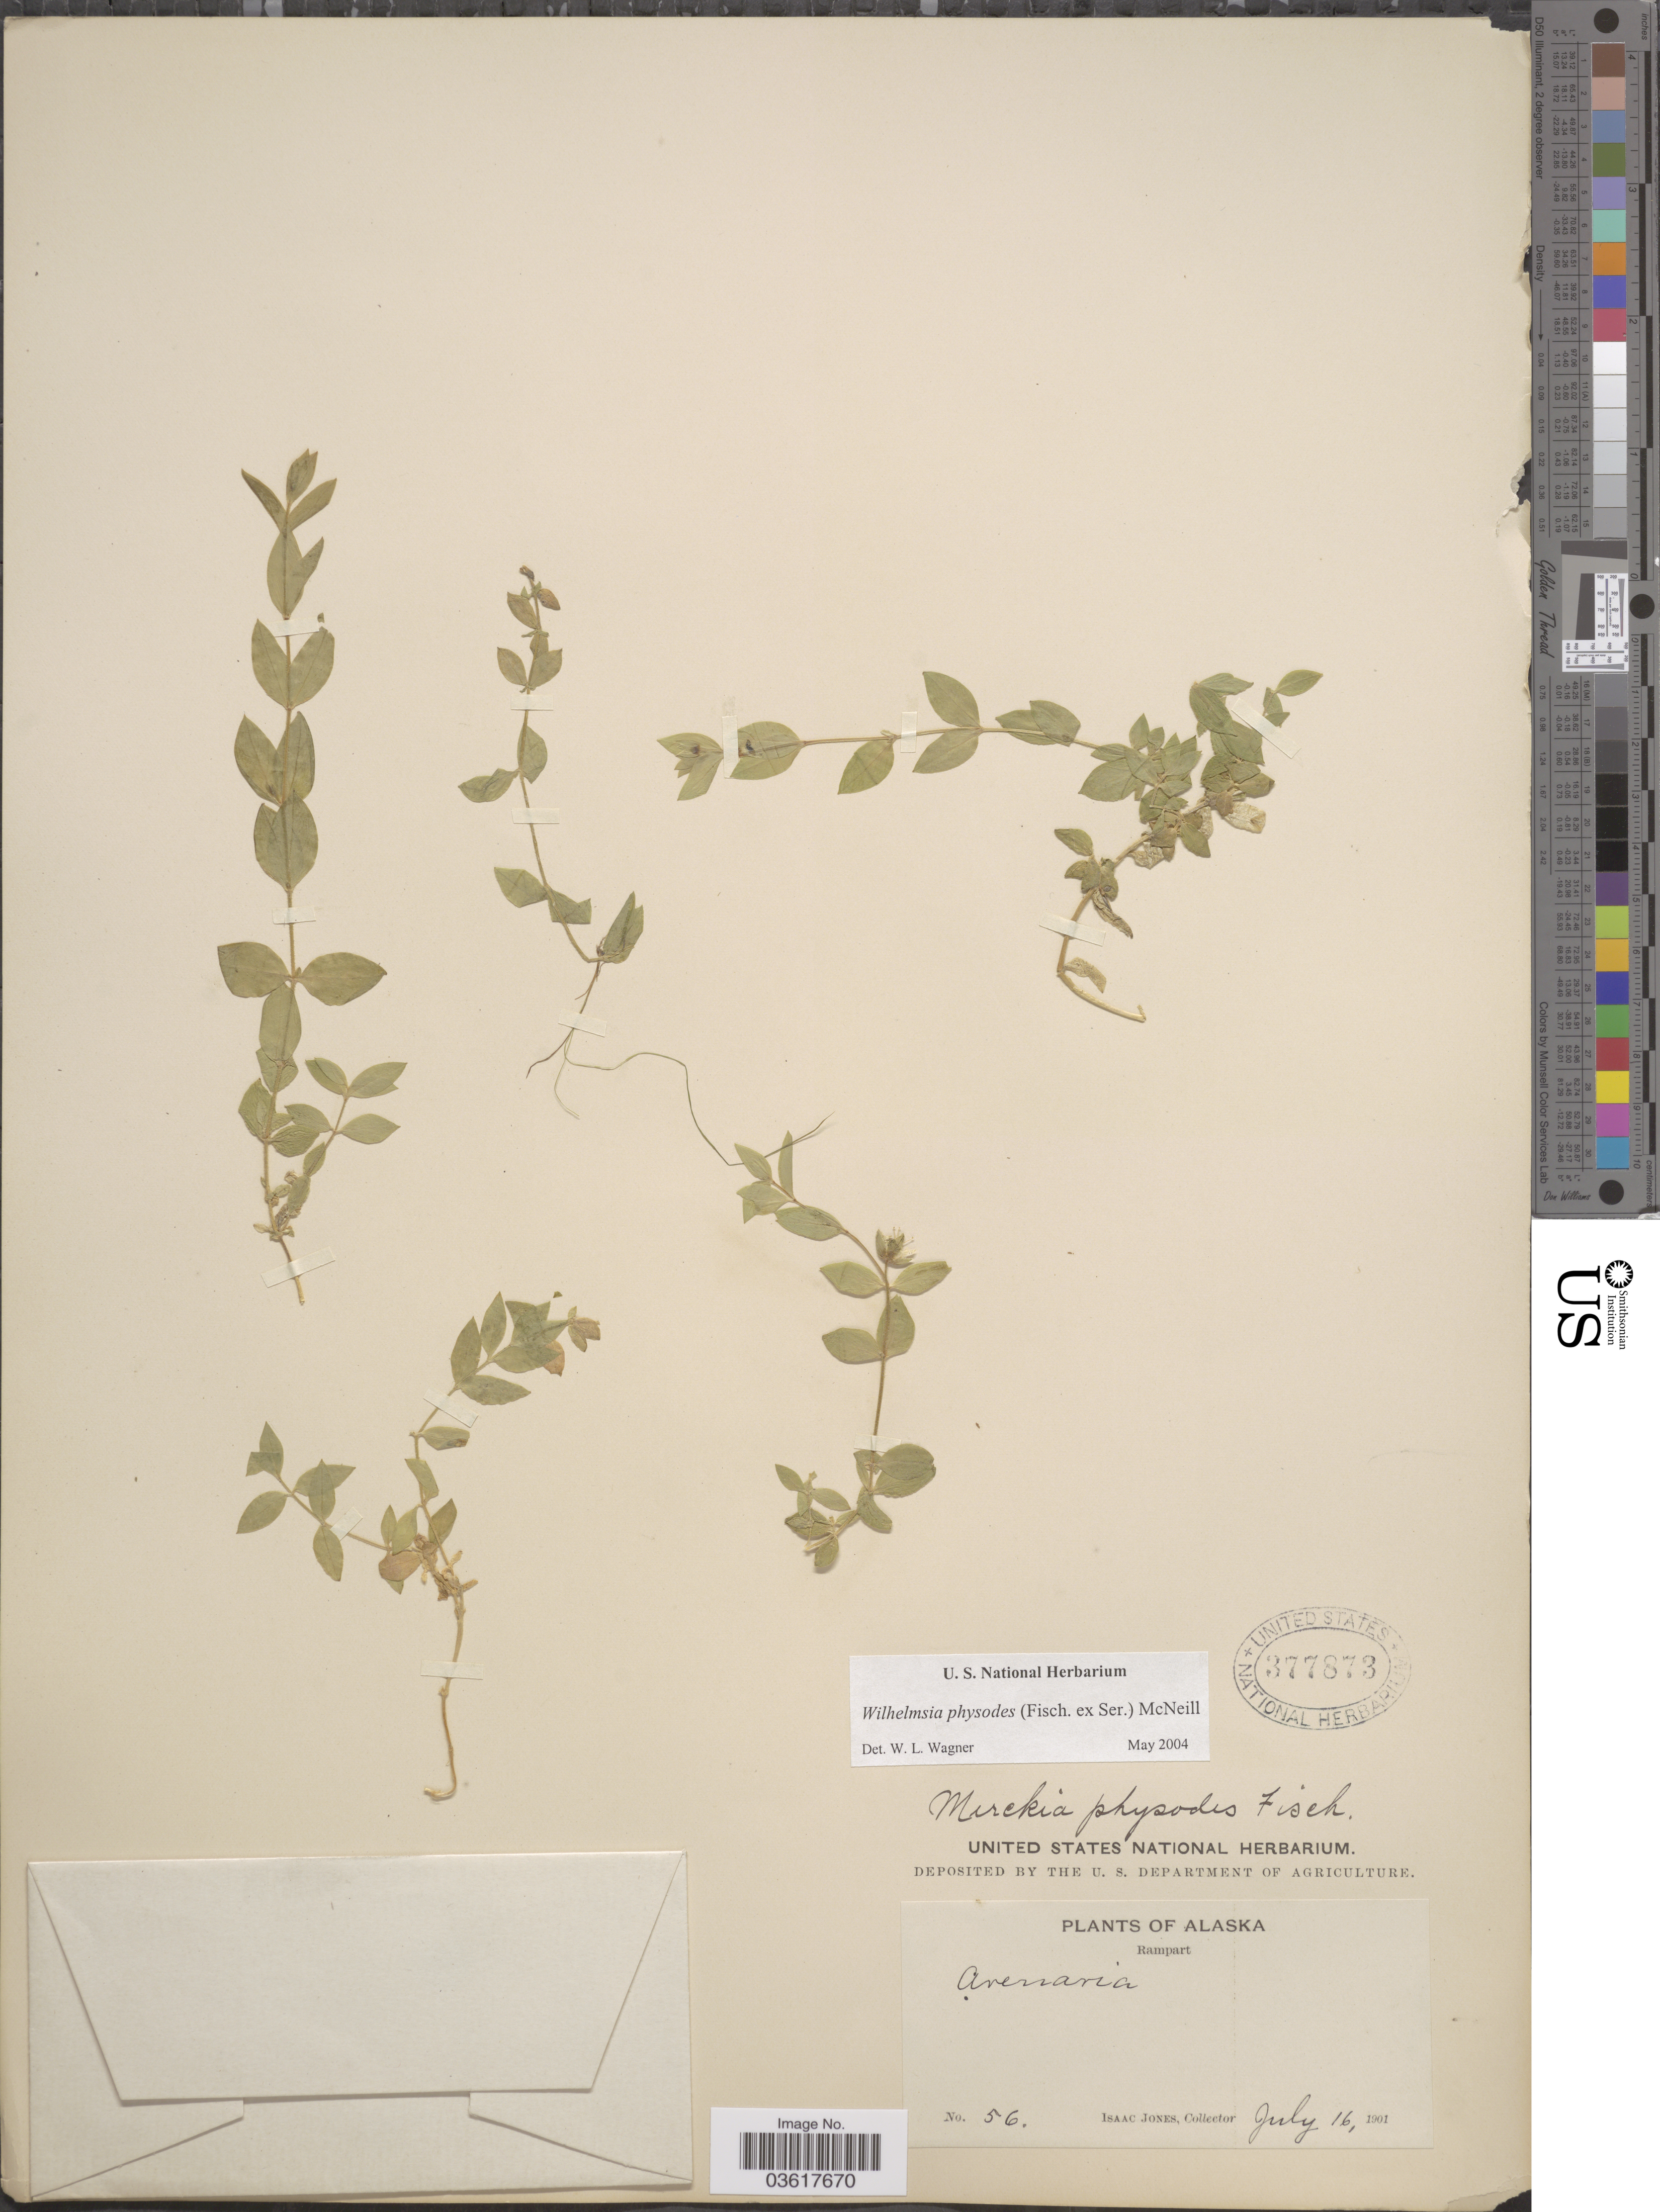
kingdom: Plantae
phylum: Tracheophyta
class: Magnoliopsida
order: Caryophyllales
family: Caryophyllaceae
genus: Wilhelmsia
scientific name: Wilhelmsia sp.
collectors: I. Jones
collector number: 56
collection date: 1901-07-16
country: United States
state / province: Alaska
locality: Rampart.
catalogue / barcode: US 377873